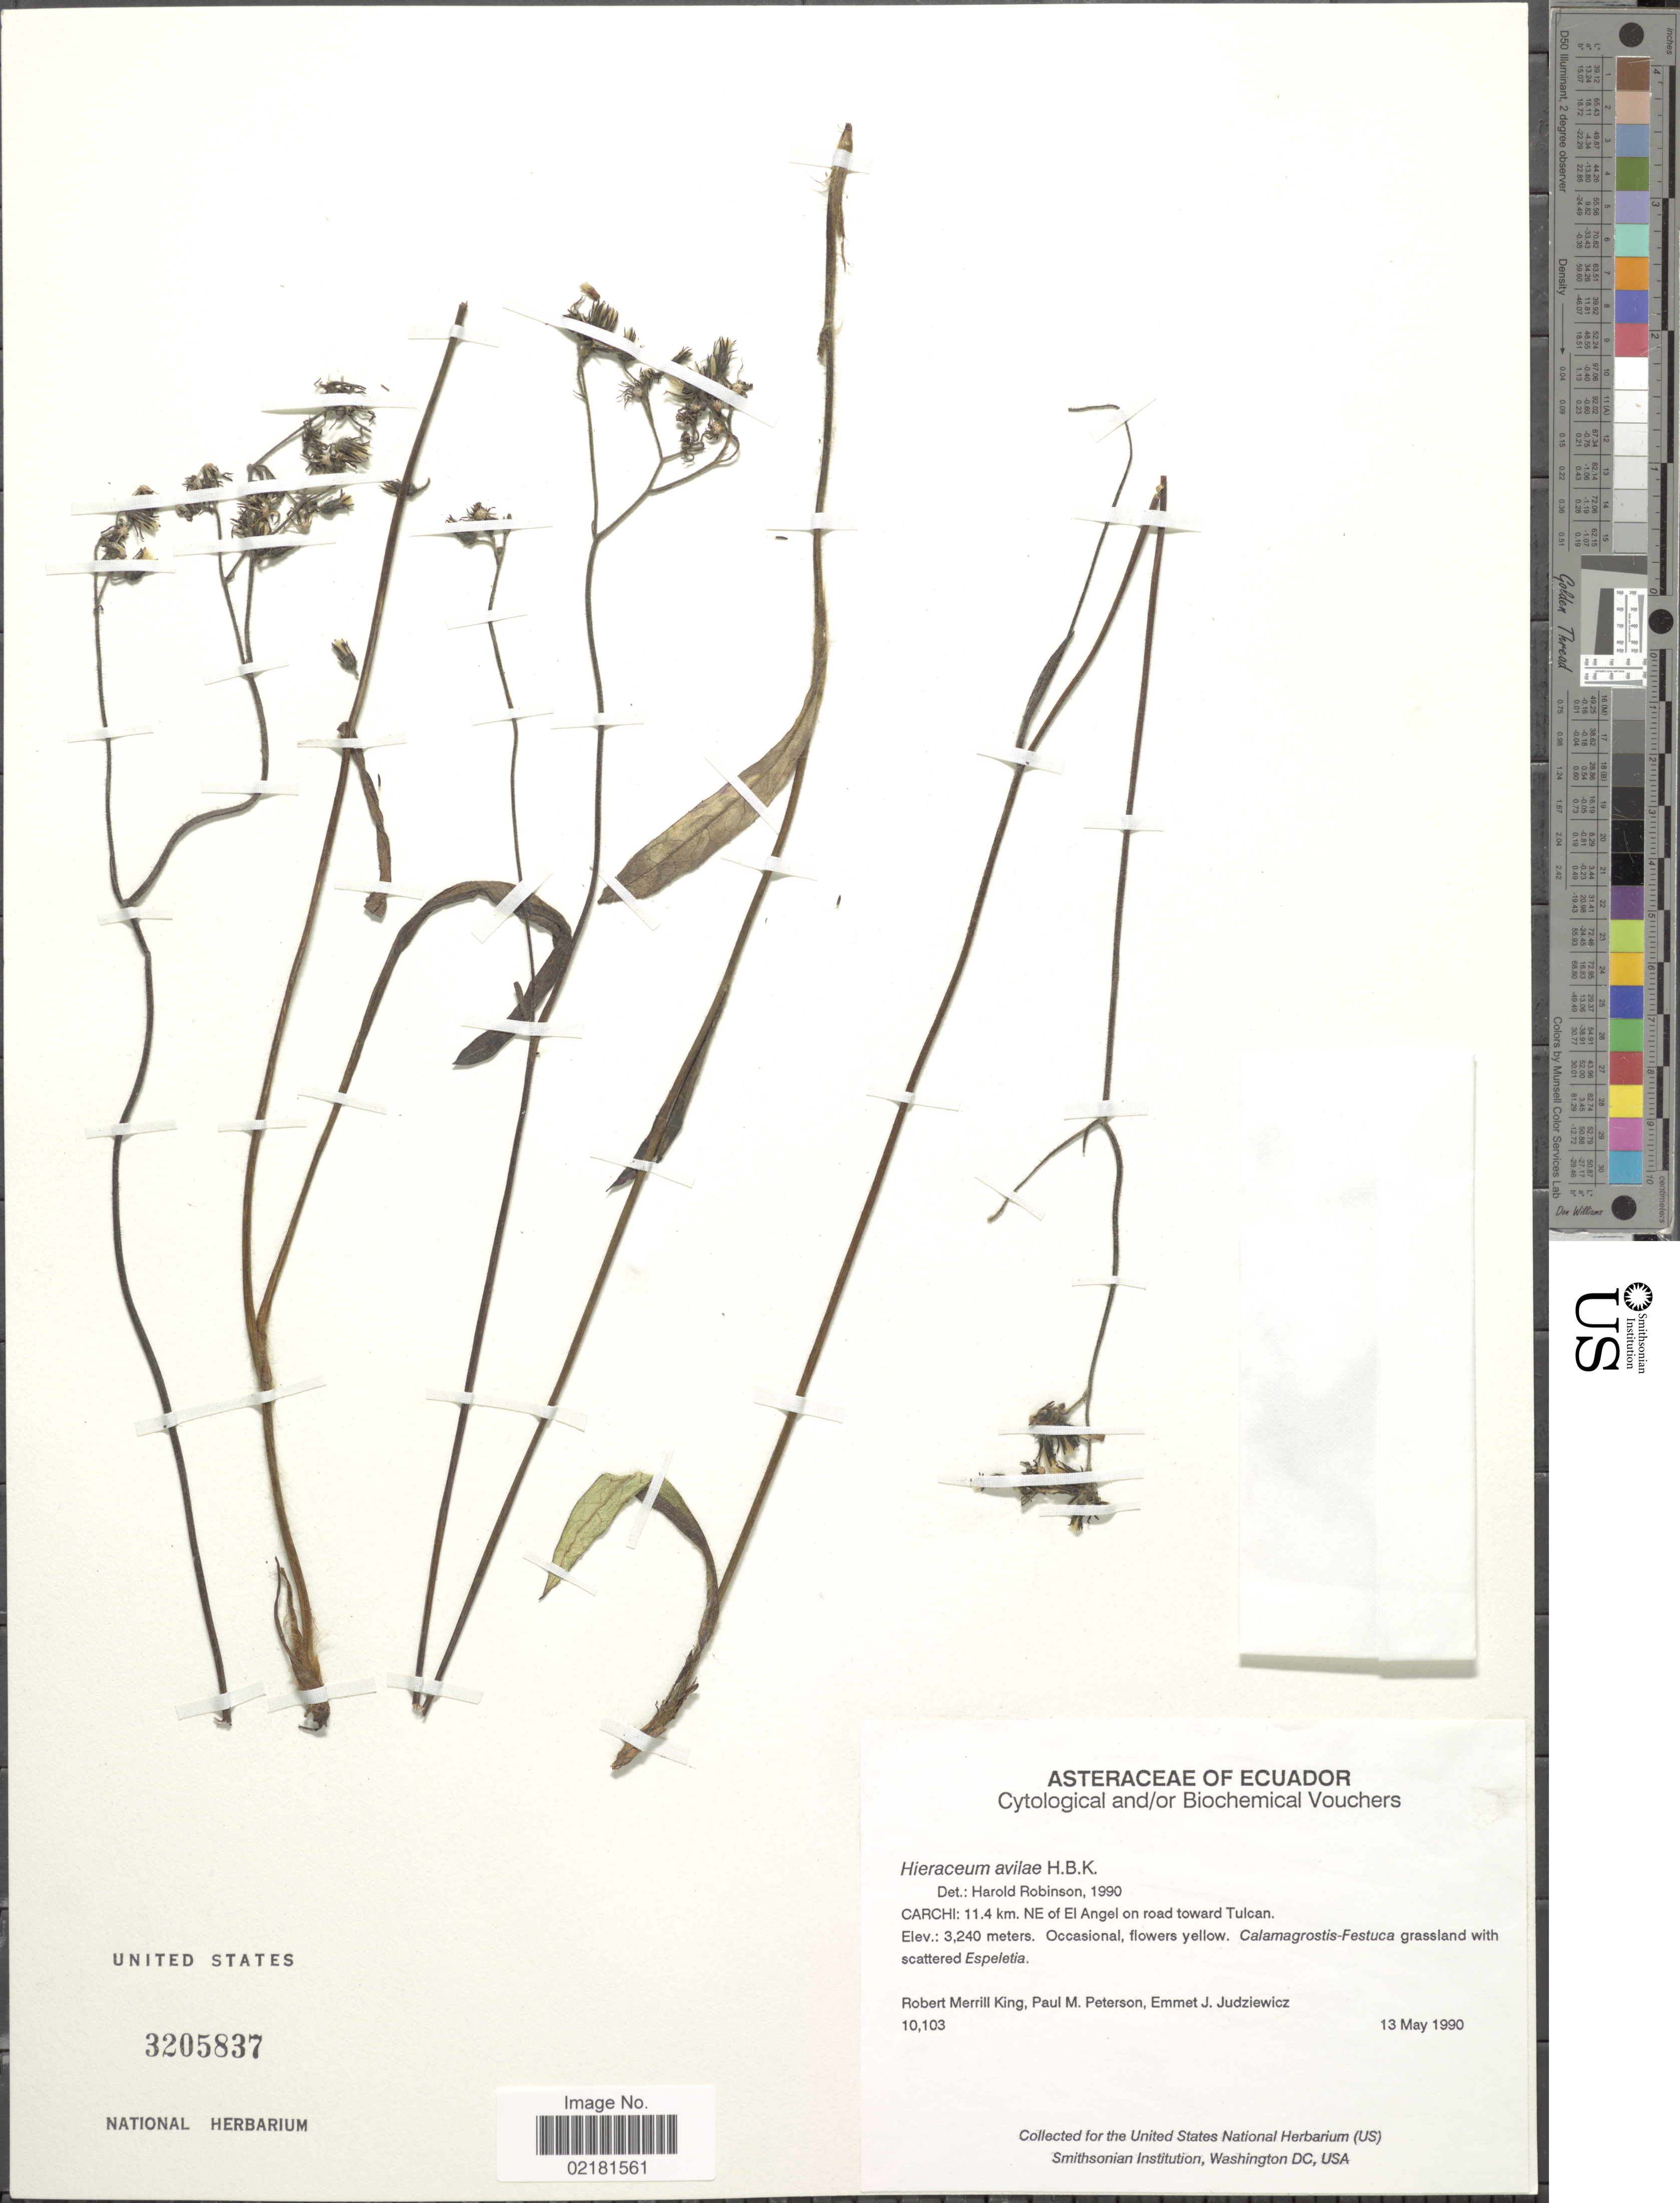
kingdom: Plantae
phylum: Tracheophyta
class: Magnoliopsida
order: Asterales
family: Asteraceae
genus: Hieracium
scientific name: Hieracium avilae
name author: Kunth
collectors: R. M. King, P. M. Peterson & E. J. Judziewicz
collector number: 10103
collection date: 1990-05-13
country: Ecuador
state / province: Carchi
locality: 11.4 km. NE of El Angel on road toward Tulcan.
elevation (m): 3240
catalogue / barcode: US 3205837